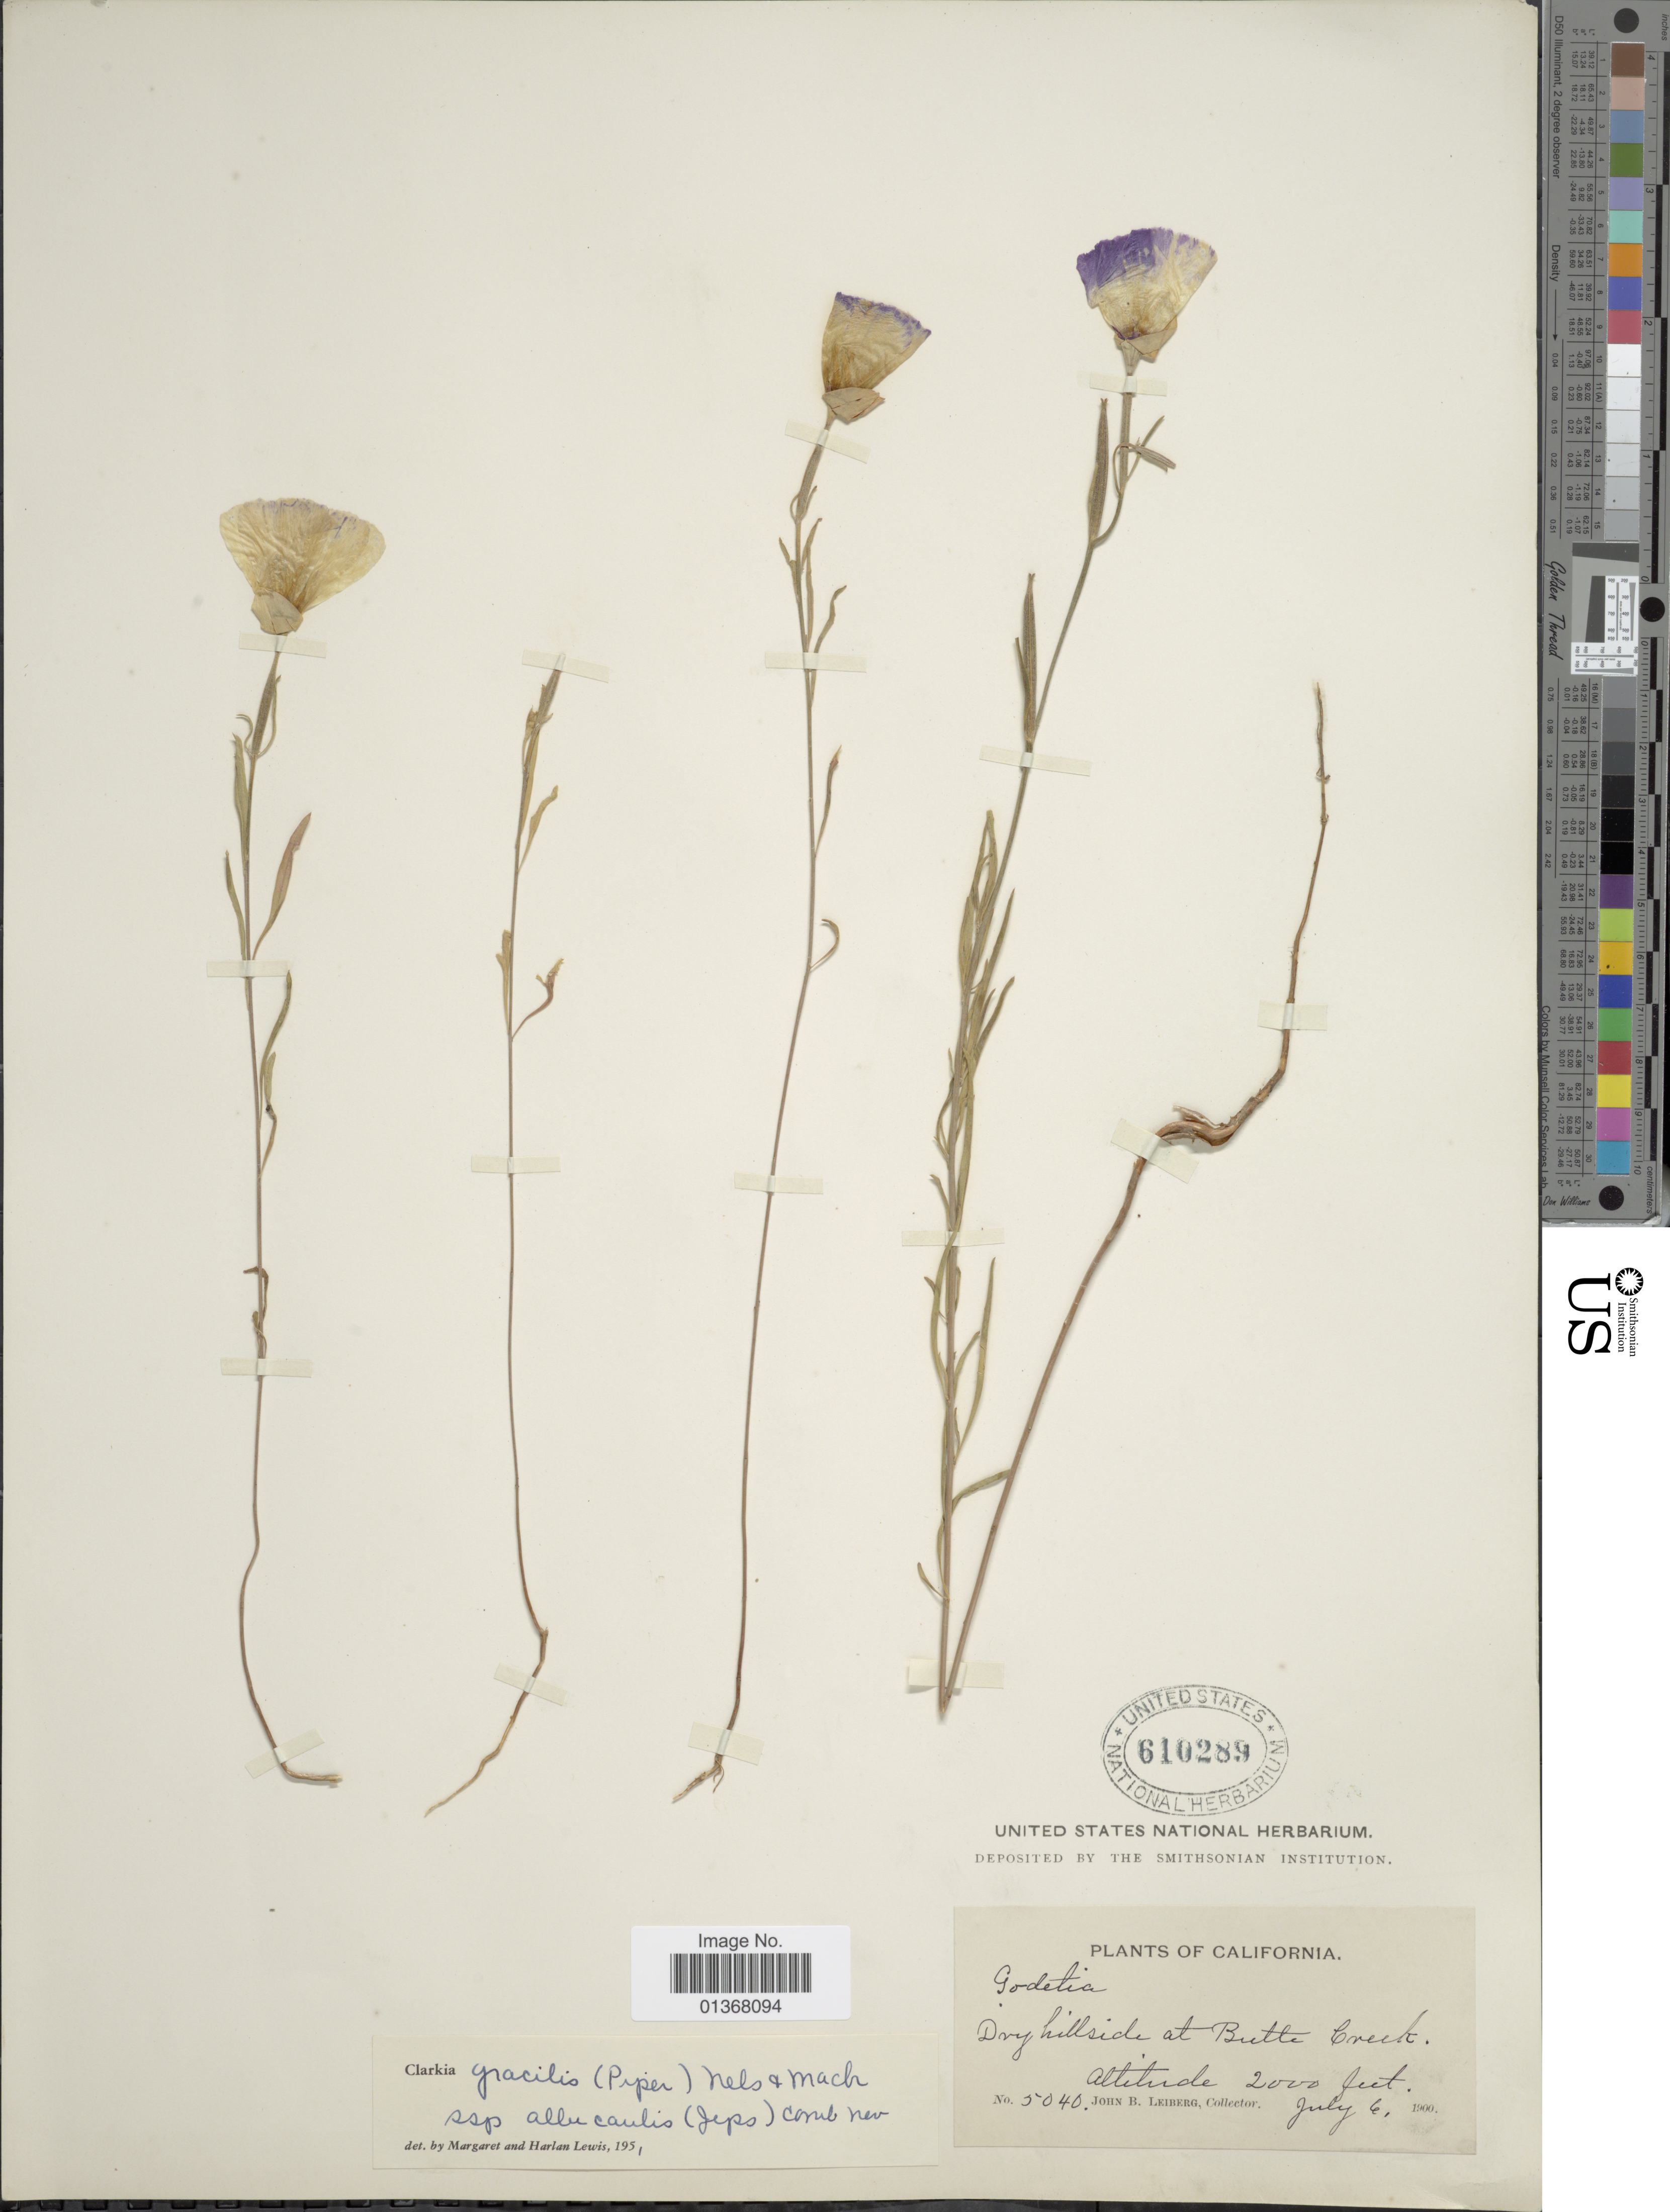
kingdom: Plantae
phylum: Tracheophyta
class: Magnoliopsida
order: Myrtales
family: Onagraceae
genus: Clarkia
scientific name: Clarkia gracilis subsp. albicaulis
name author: (Jeps.) F. H. Lewis & M.E. Lewis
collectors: J. B. Leiberg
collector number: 5040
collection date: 1900-07-06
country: United States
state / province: California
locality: Dry hillside at Butte Creek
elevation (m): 610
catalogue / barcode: US 610289